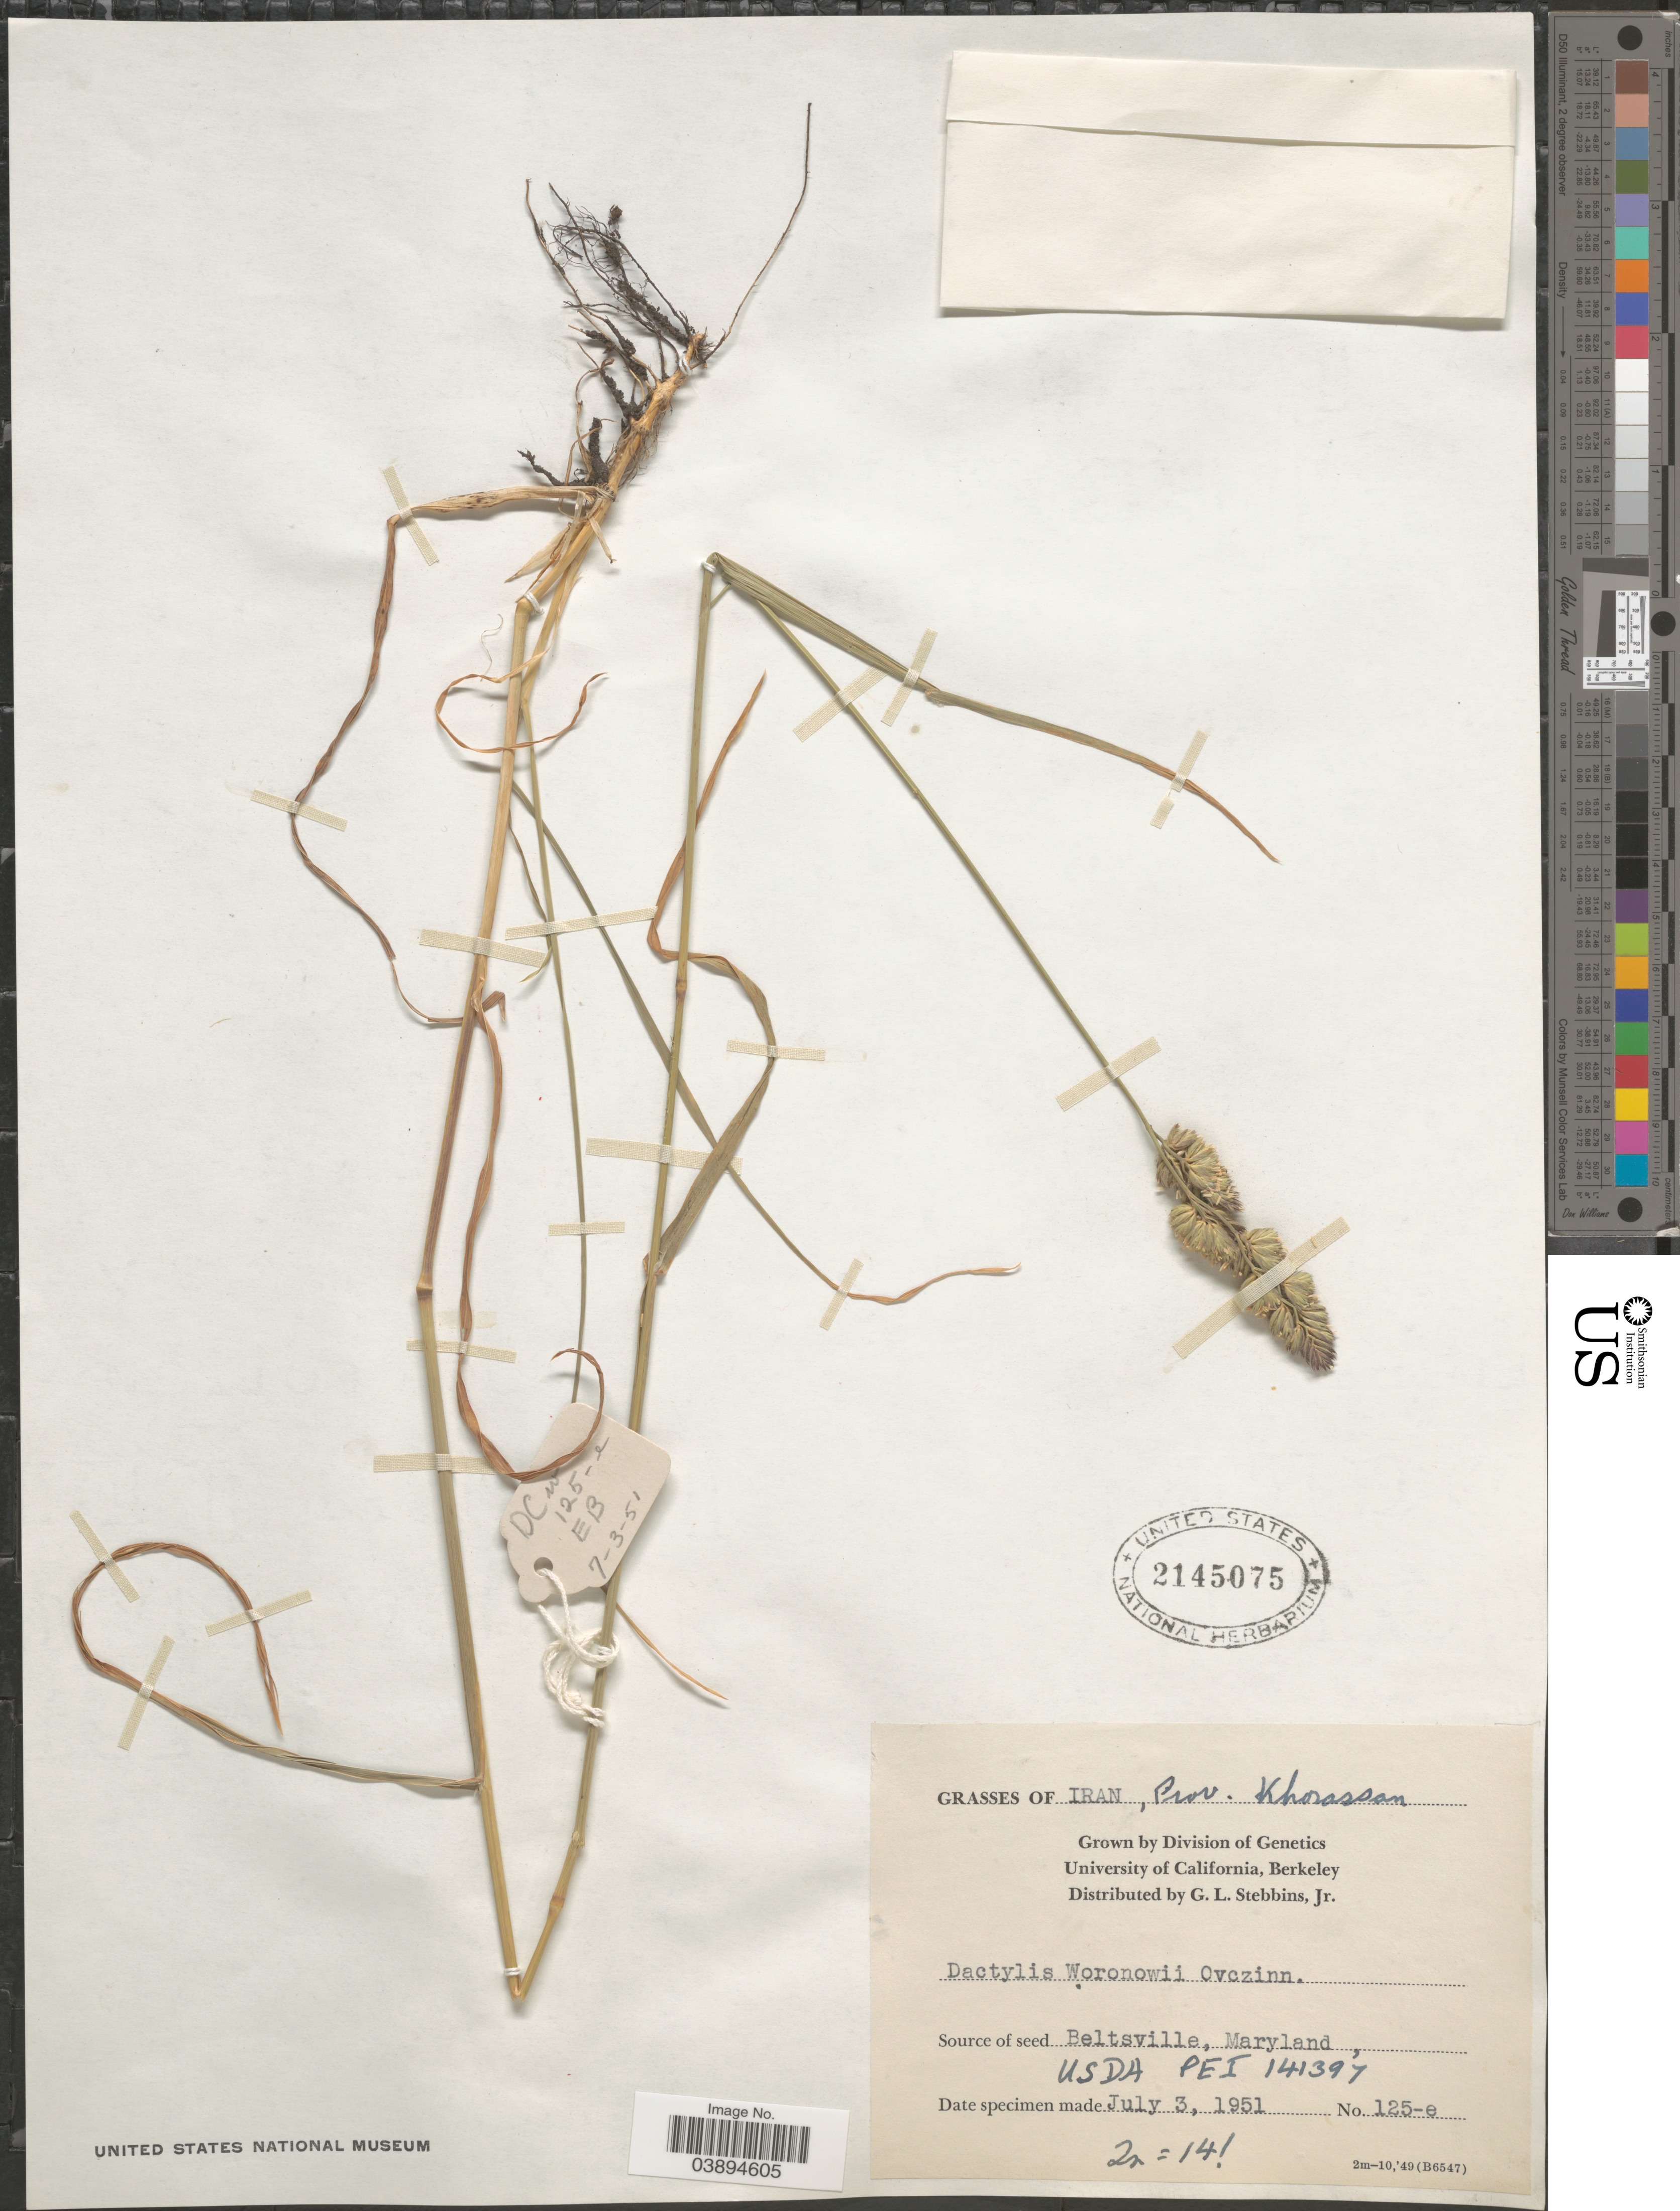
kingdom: Plantae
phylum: Tracheophyta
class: Liliopsida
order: Poales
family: Poaceae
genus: Dactylis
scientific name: Dactylis glomerata subsp. woronowii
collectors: G. L. Stebbins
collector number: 125-e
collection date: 1951-07-03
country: United States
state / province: Maryland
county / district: Prince George's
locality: Beltsville.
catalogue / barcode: US 2145075